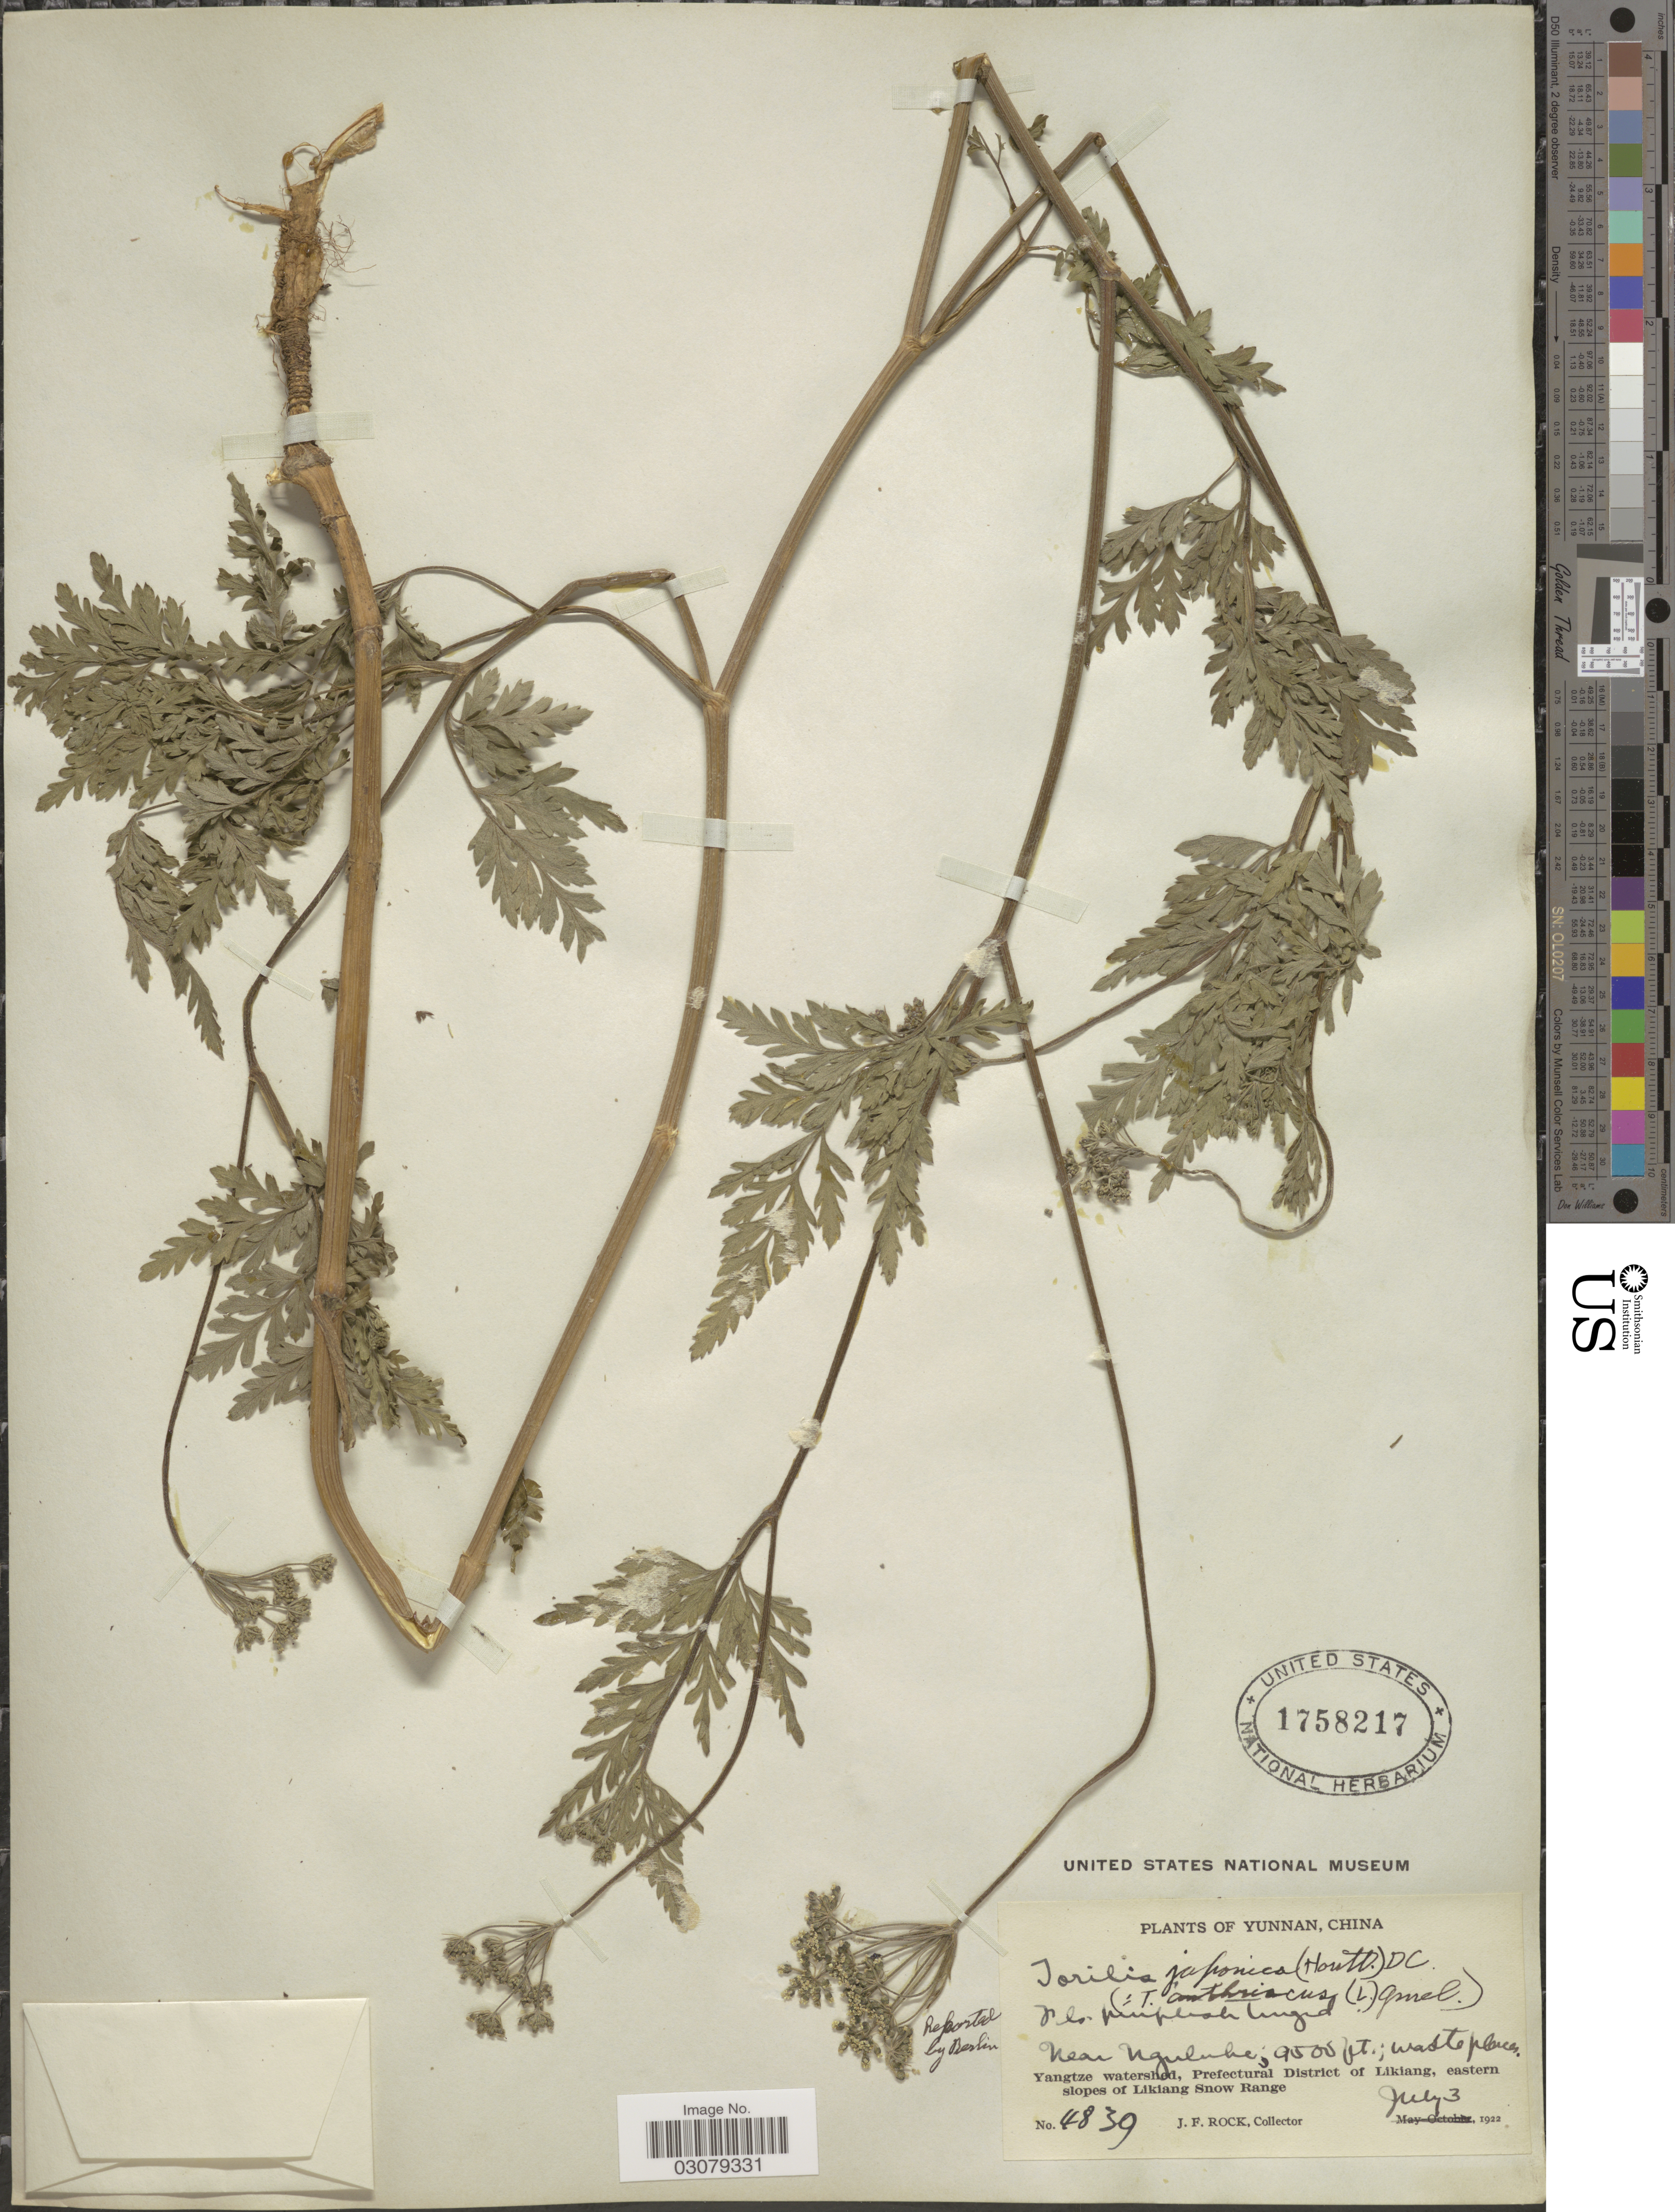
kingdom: Plantae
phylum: Tracheophyta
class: Magnoliopsida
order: Apiales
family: Apiaceae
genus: Torilis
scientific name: Torilis japonica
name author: (Houtt.) DC.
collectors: J. Rock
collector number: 4839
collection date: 1922-07-03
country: China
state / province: Yunnan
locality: Near Nguluke. Yangtze watershed, Prefectural District of Likiang, eastern Likiang slopes of Likiang Snow Range.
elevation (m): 2896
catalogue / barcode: US 1758217